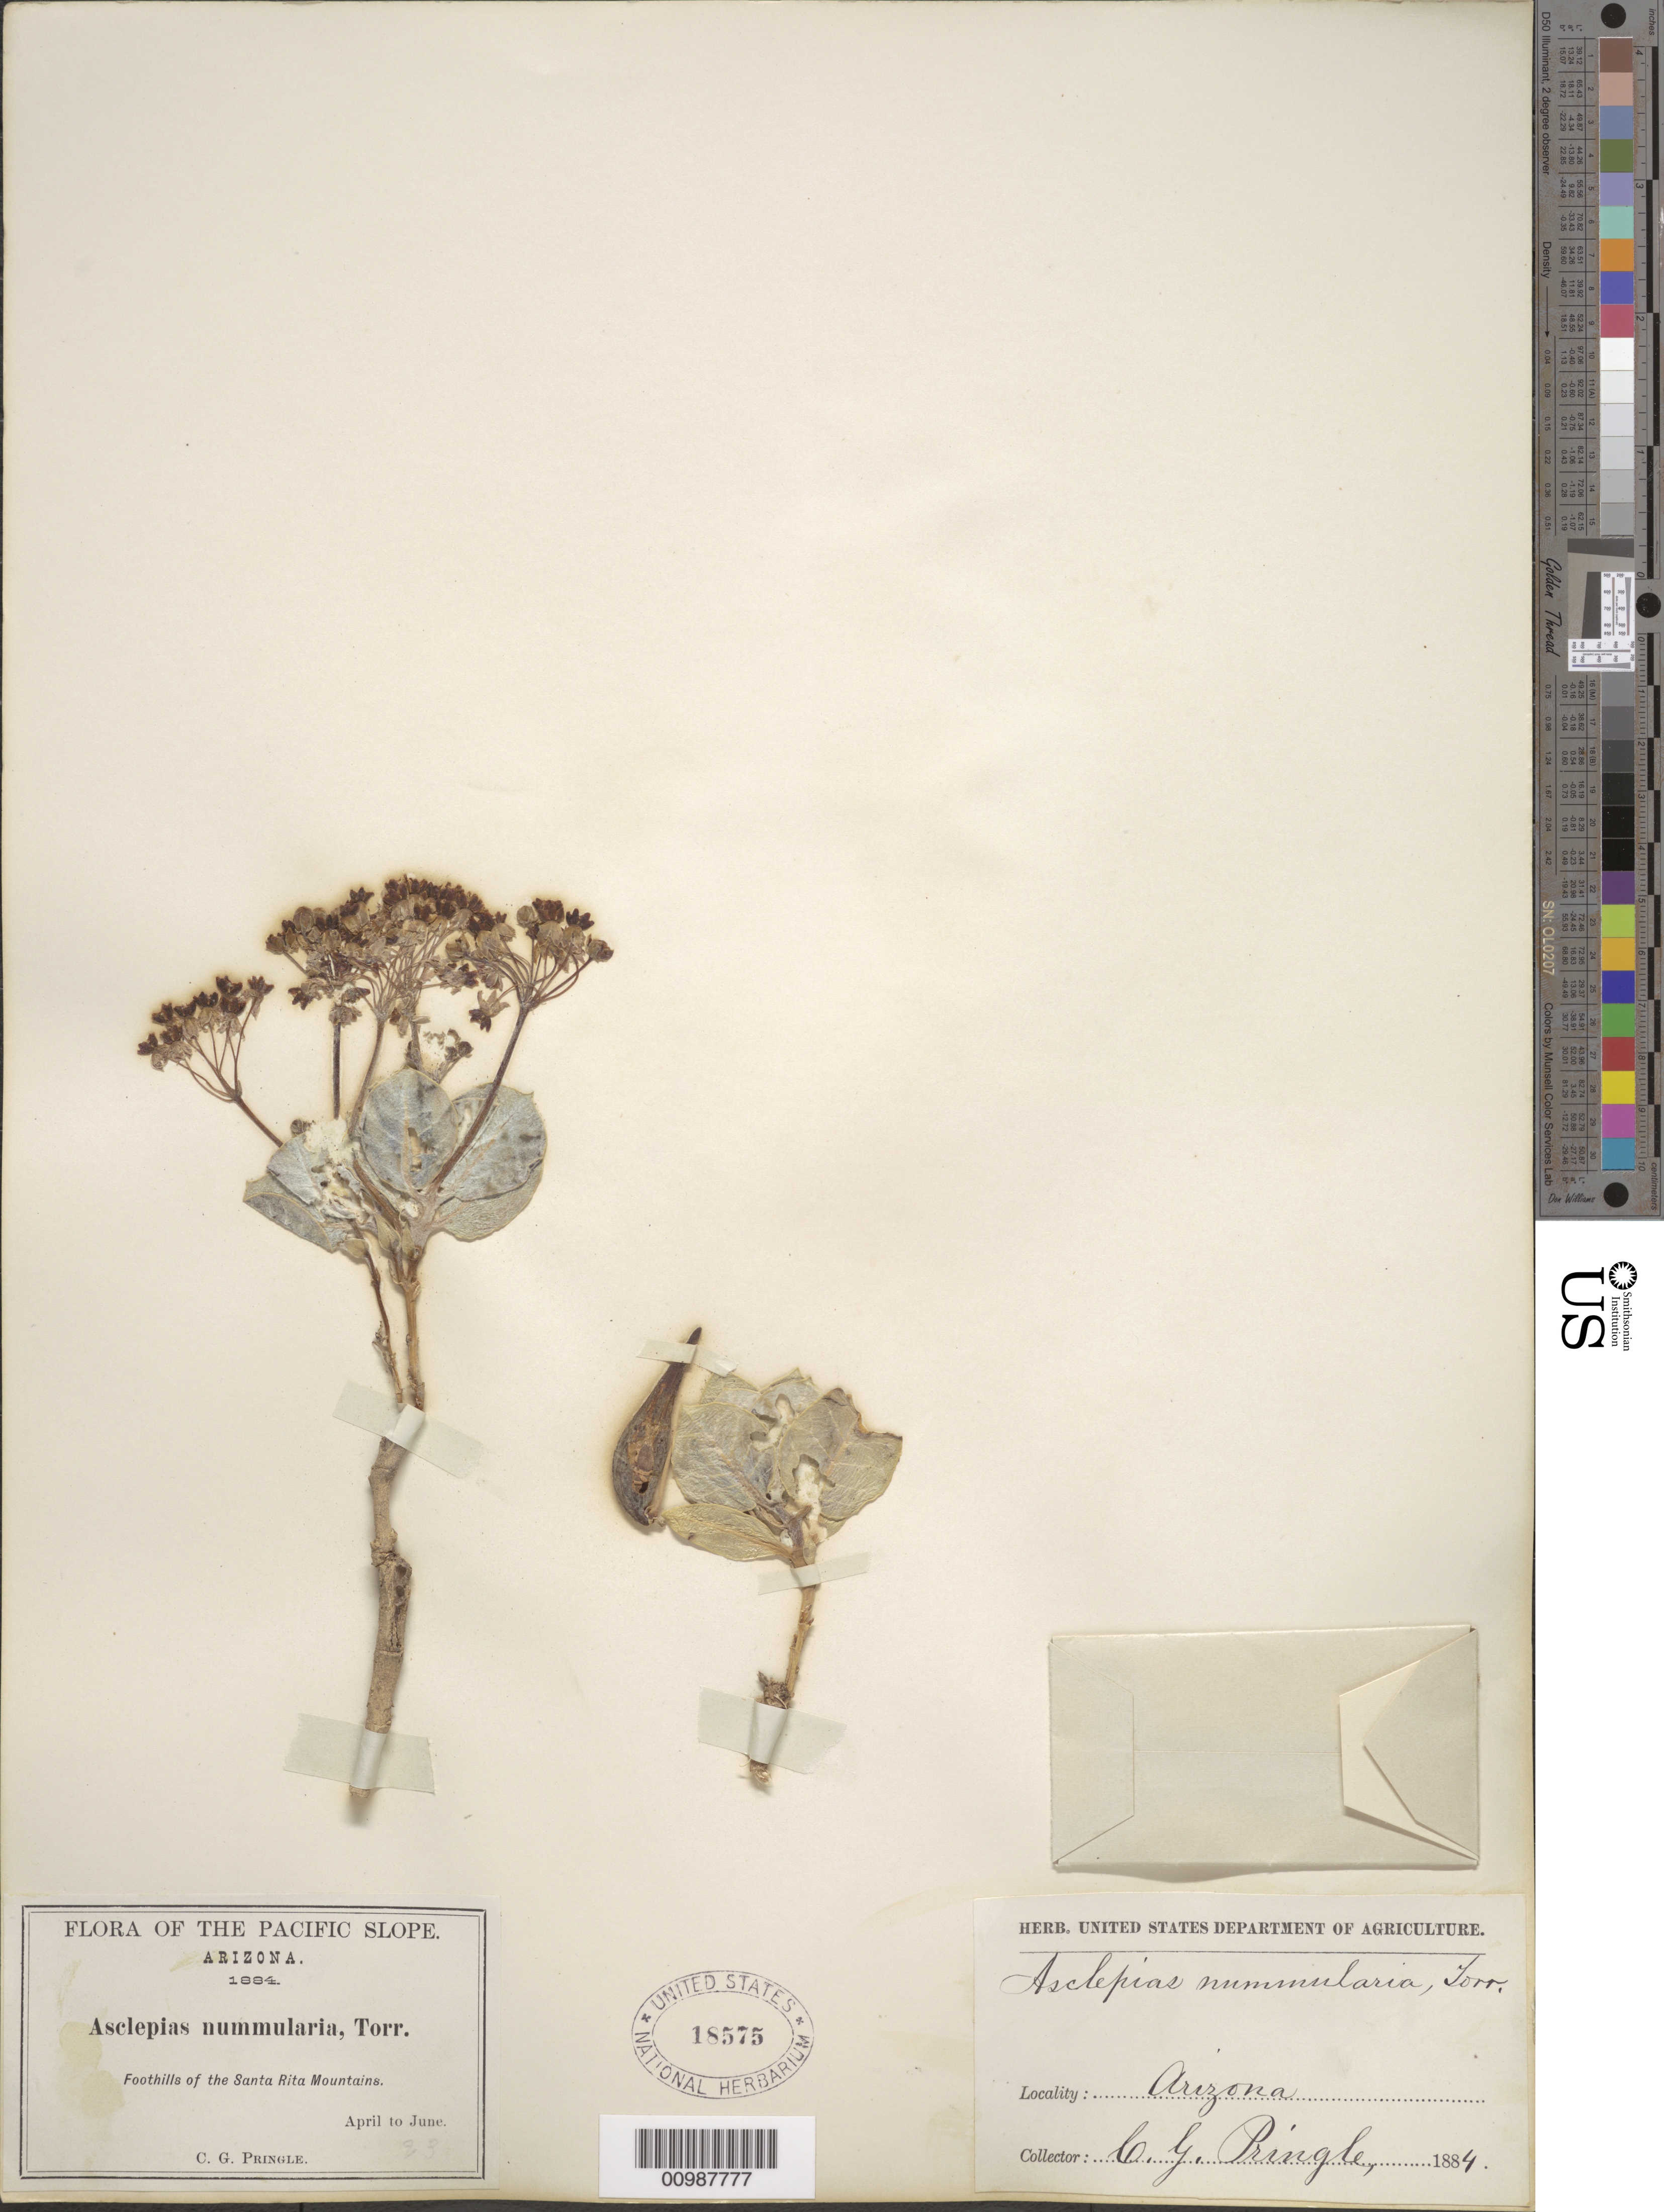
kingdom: Plantae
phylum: Tracheophyta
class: Magnoliopsida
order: Gentianales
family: Apocynaceae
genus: Asclepias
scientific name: Asclepias nummularia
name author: Torr.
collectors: C. G. Pringle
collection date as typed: Apr 1884 to -- Jun 1884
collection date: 1884-04/1884-06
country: United States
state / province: Arizona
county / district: Pima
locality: Foothills of the Santa Rita Mountains.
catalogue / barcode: US 18575